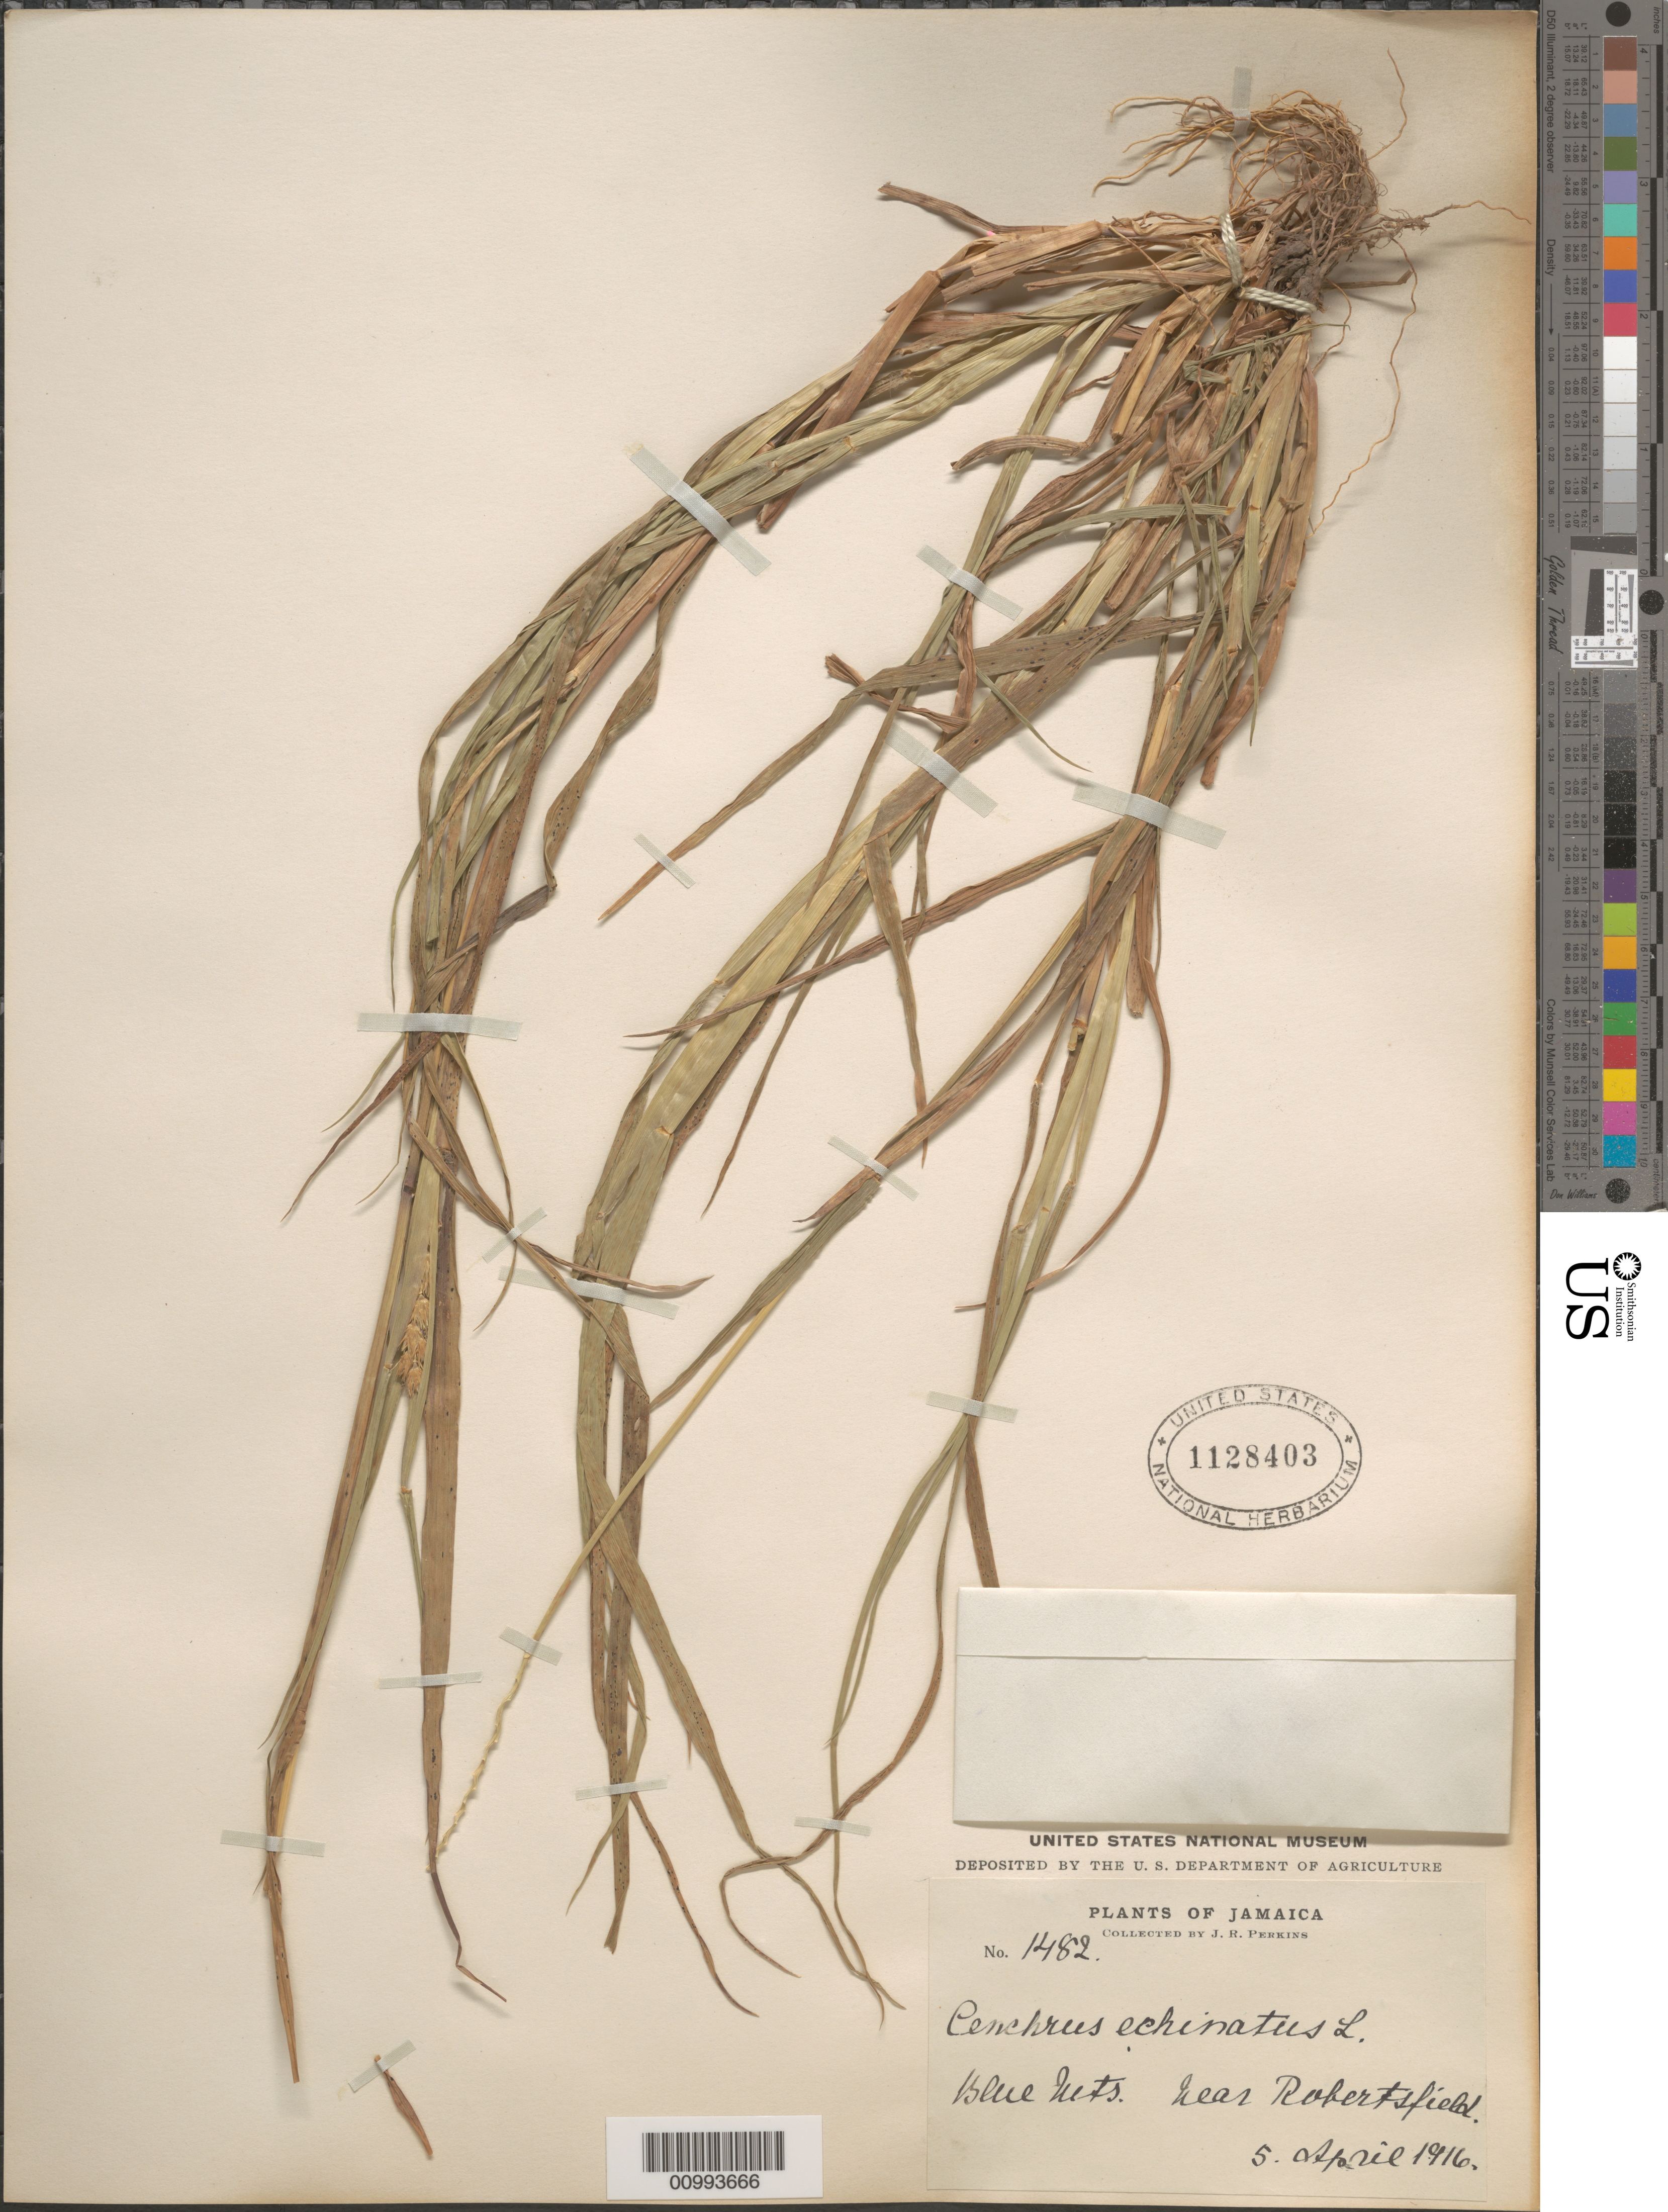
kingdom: Plantae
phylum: Tracheophyta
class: Liliopsida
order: Poales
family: Poaceae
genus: Cenchrus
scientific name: Cenchrus echinatus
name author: L.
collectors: J. R. Perkins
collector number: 1482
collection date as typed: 05 Apr 1916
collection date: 1916-04-05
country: Jamaica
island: Jamaica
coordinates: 0 N, 0 E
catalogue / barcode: US 1128403